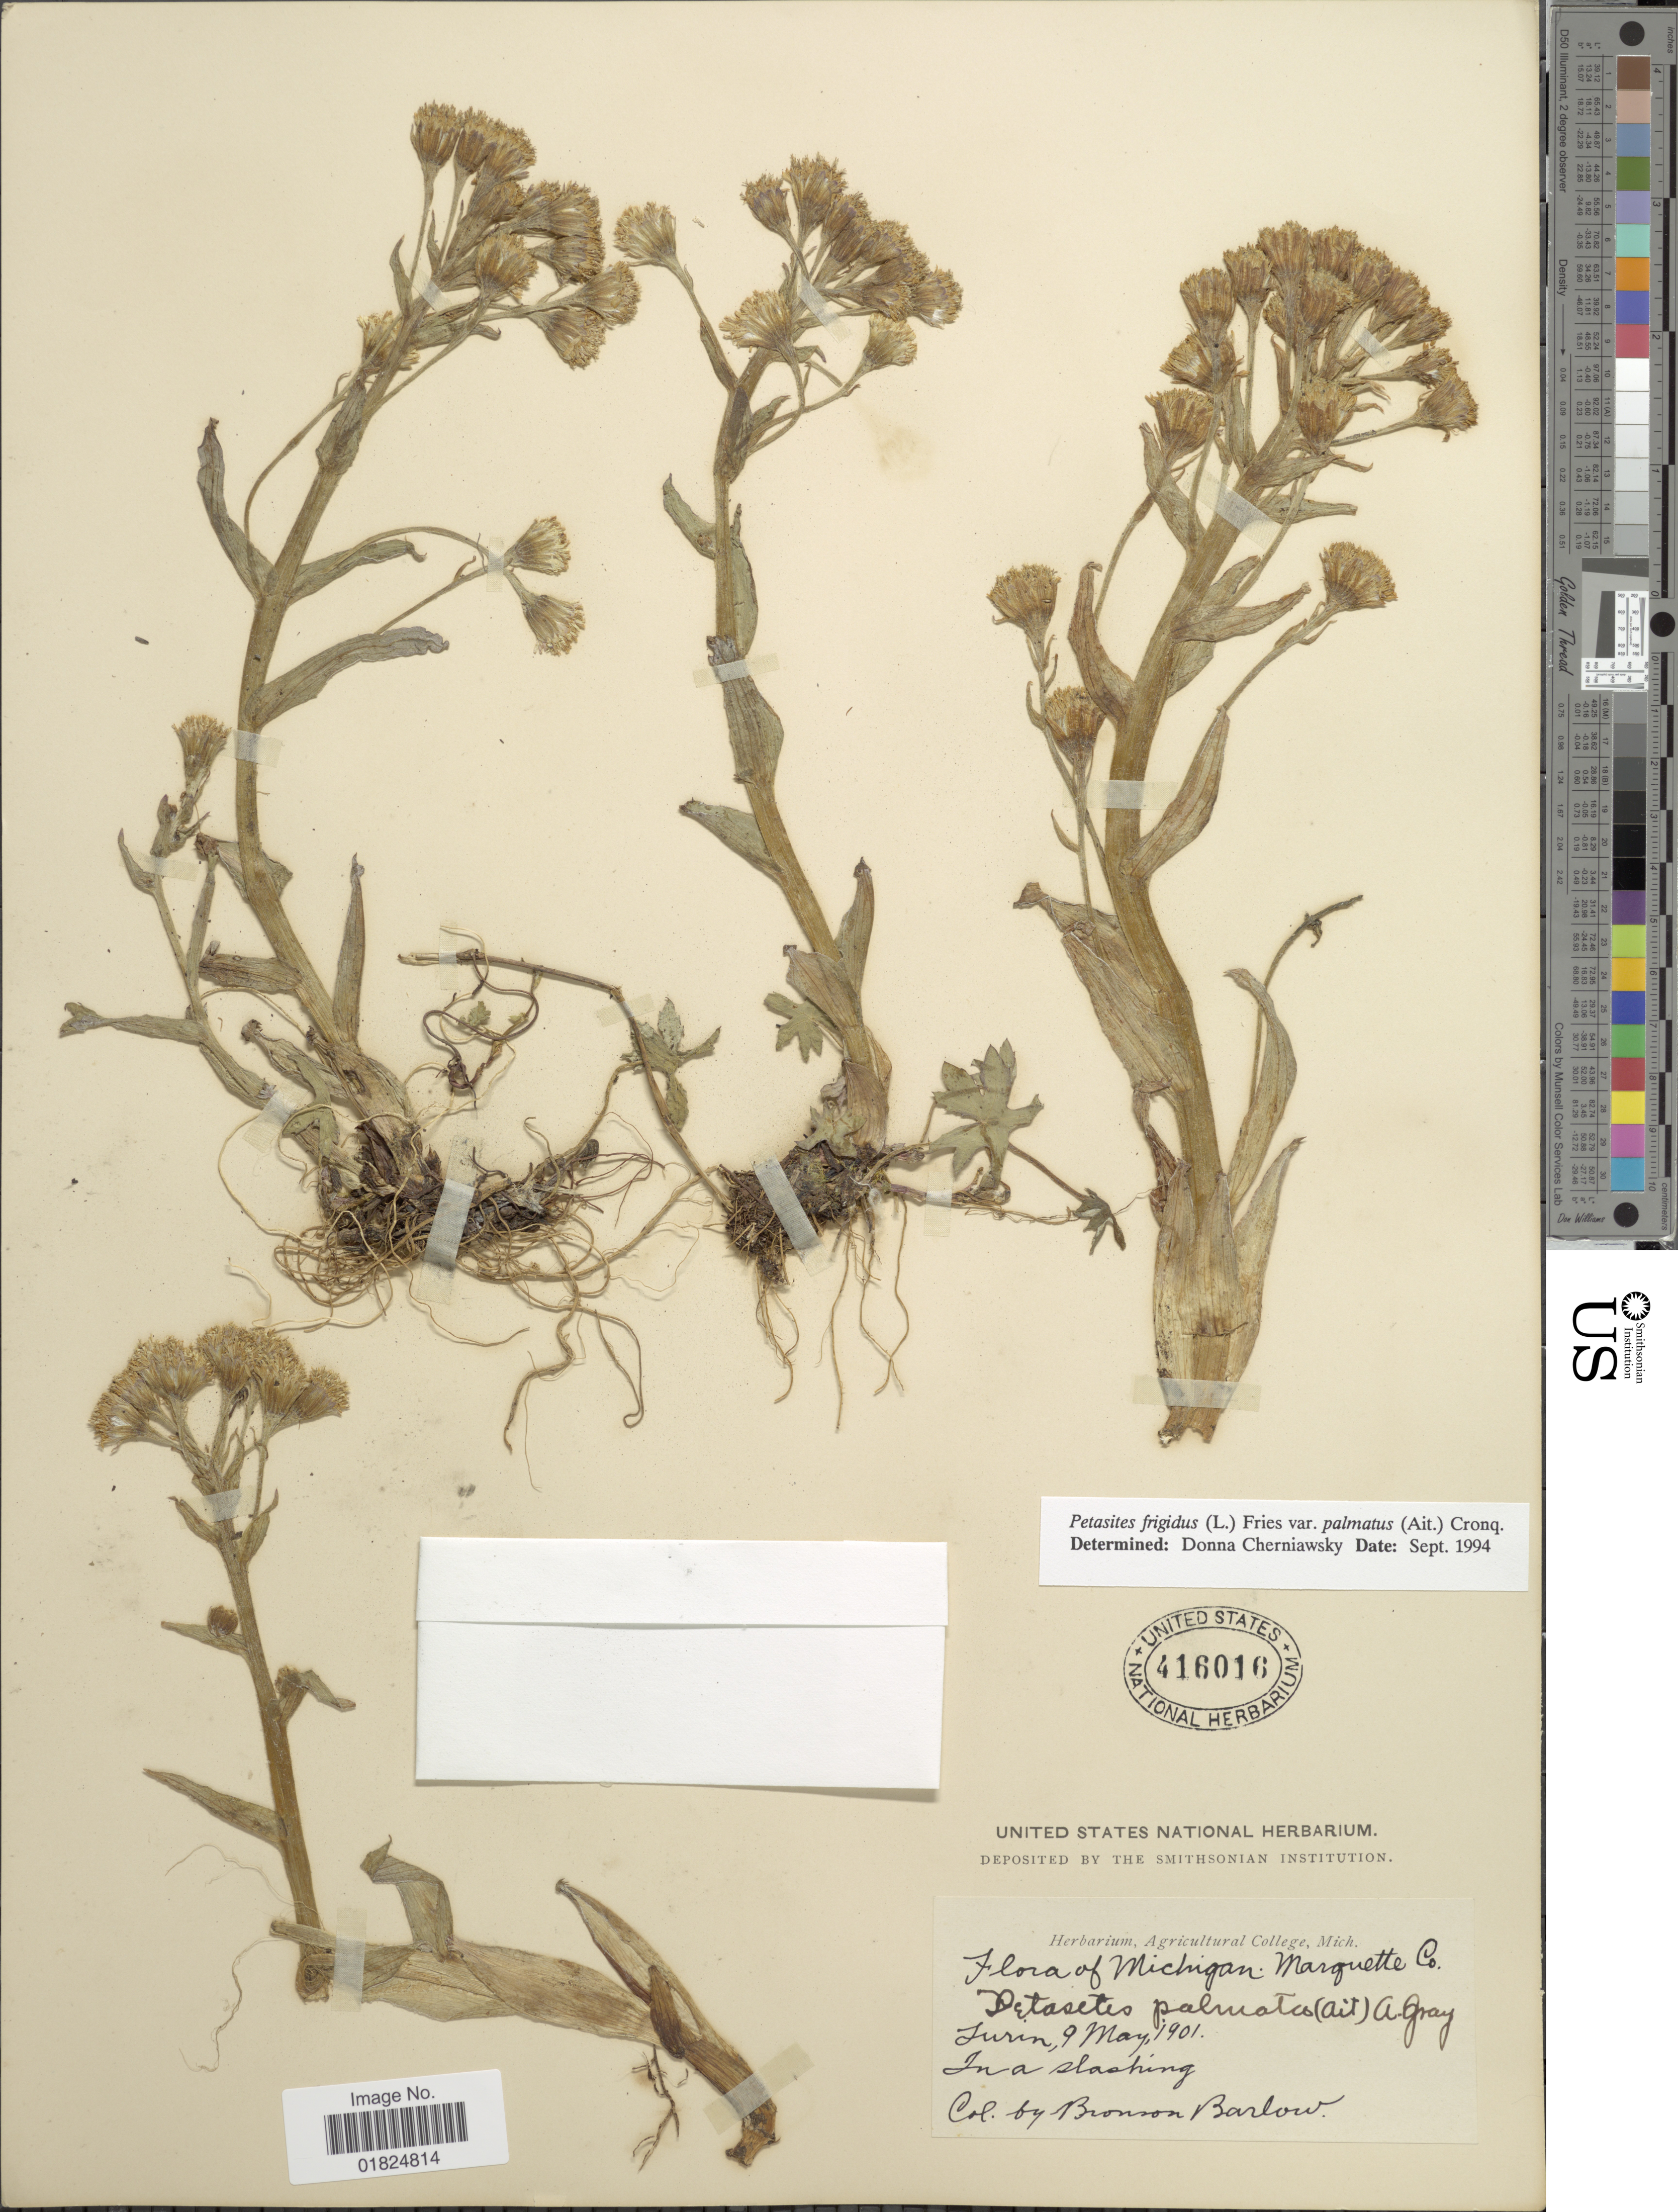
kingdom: Plantae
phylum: Tracheophyta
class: Magnoliopsida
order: Asterales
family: Asteraceae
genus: Petasites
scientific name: Petasites frigidus var. palmatus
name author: (Aiton) Cody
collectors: Barlow, B.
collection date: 1901-05-09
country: Mexico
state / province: Michoacán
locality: Mich. Jurin. In a slashing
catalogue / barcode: US 416016